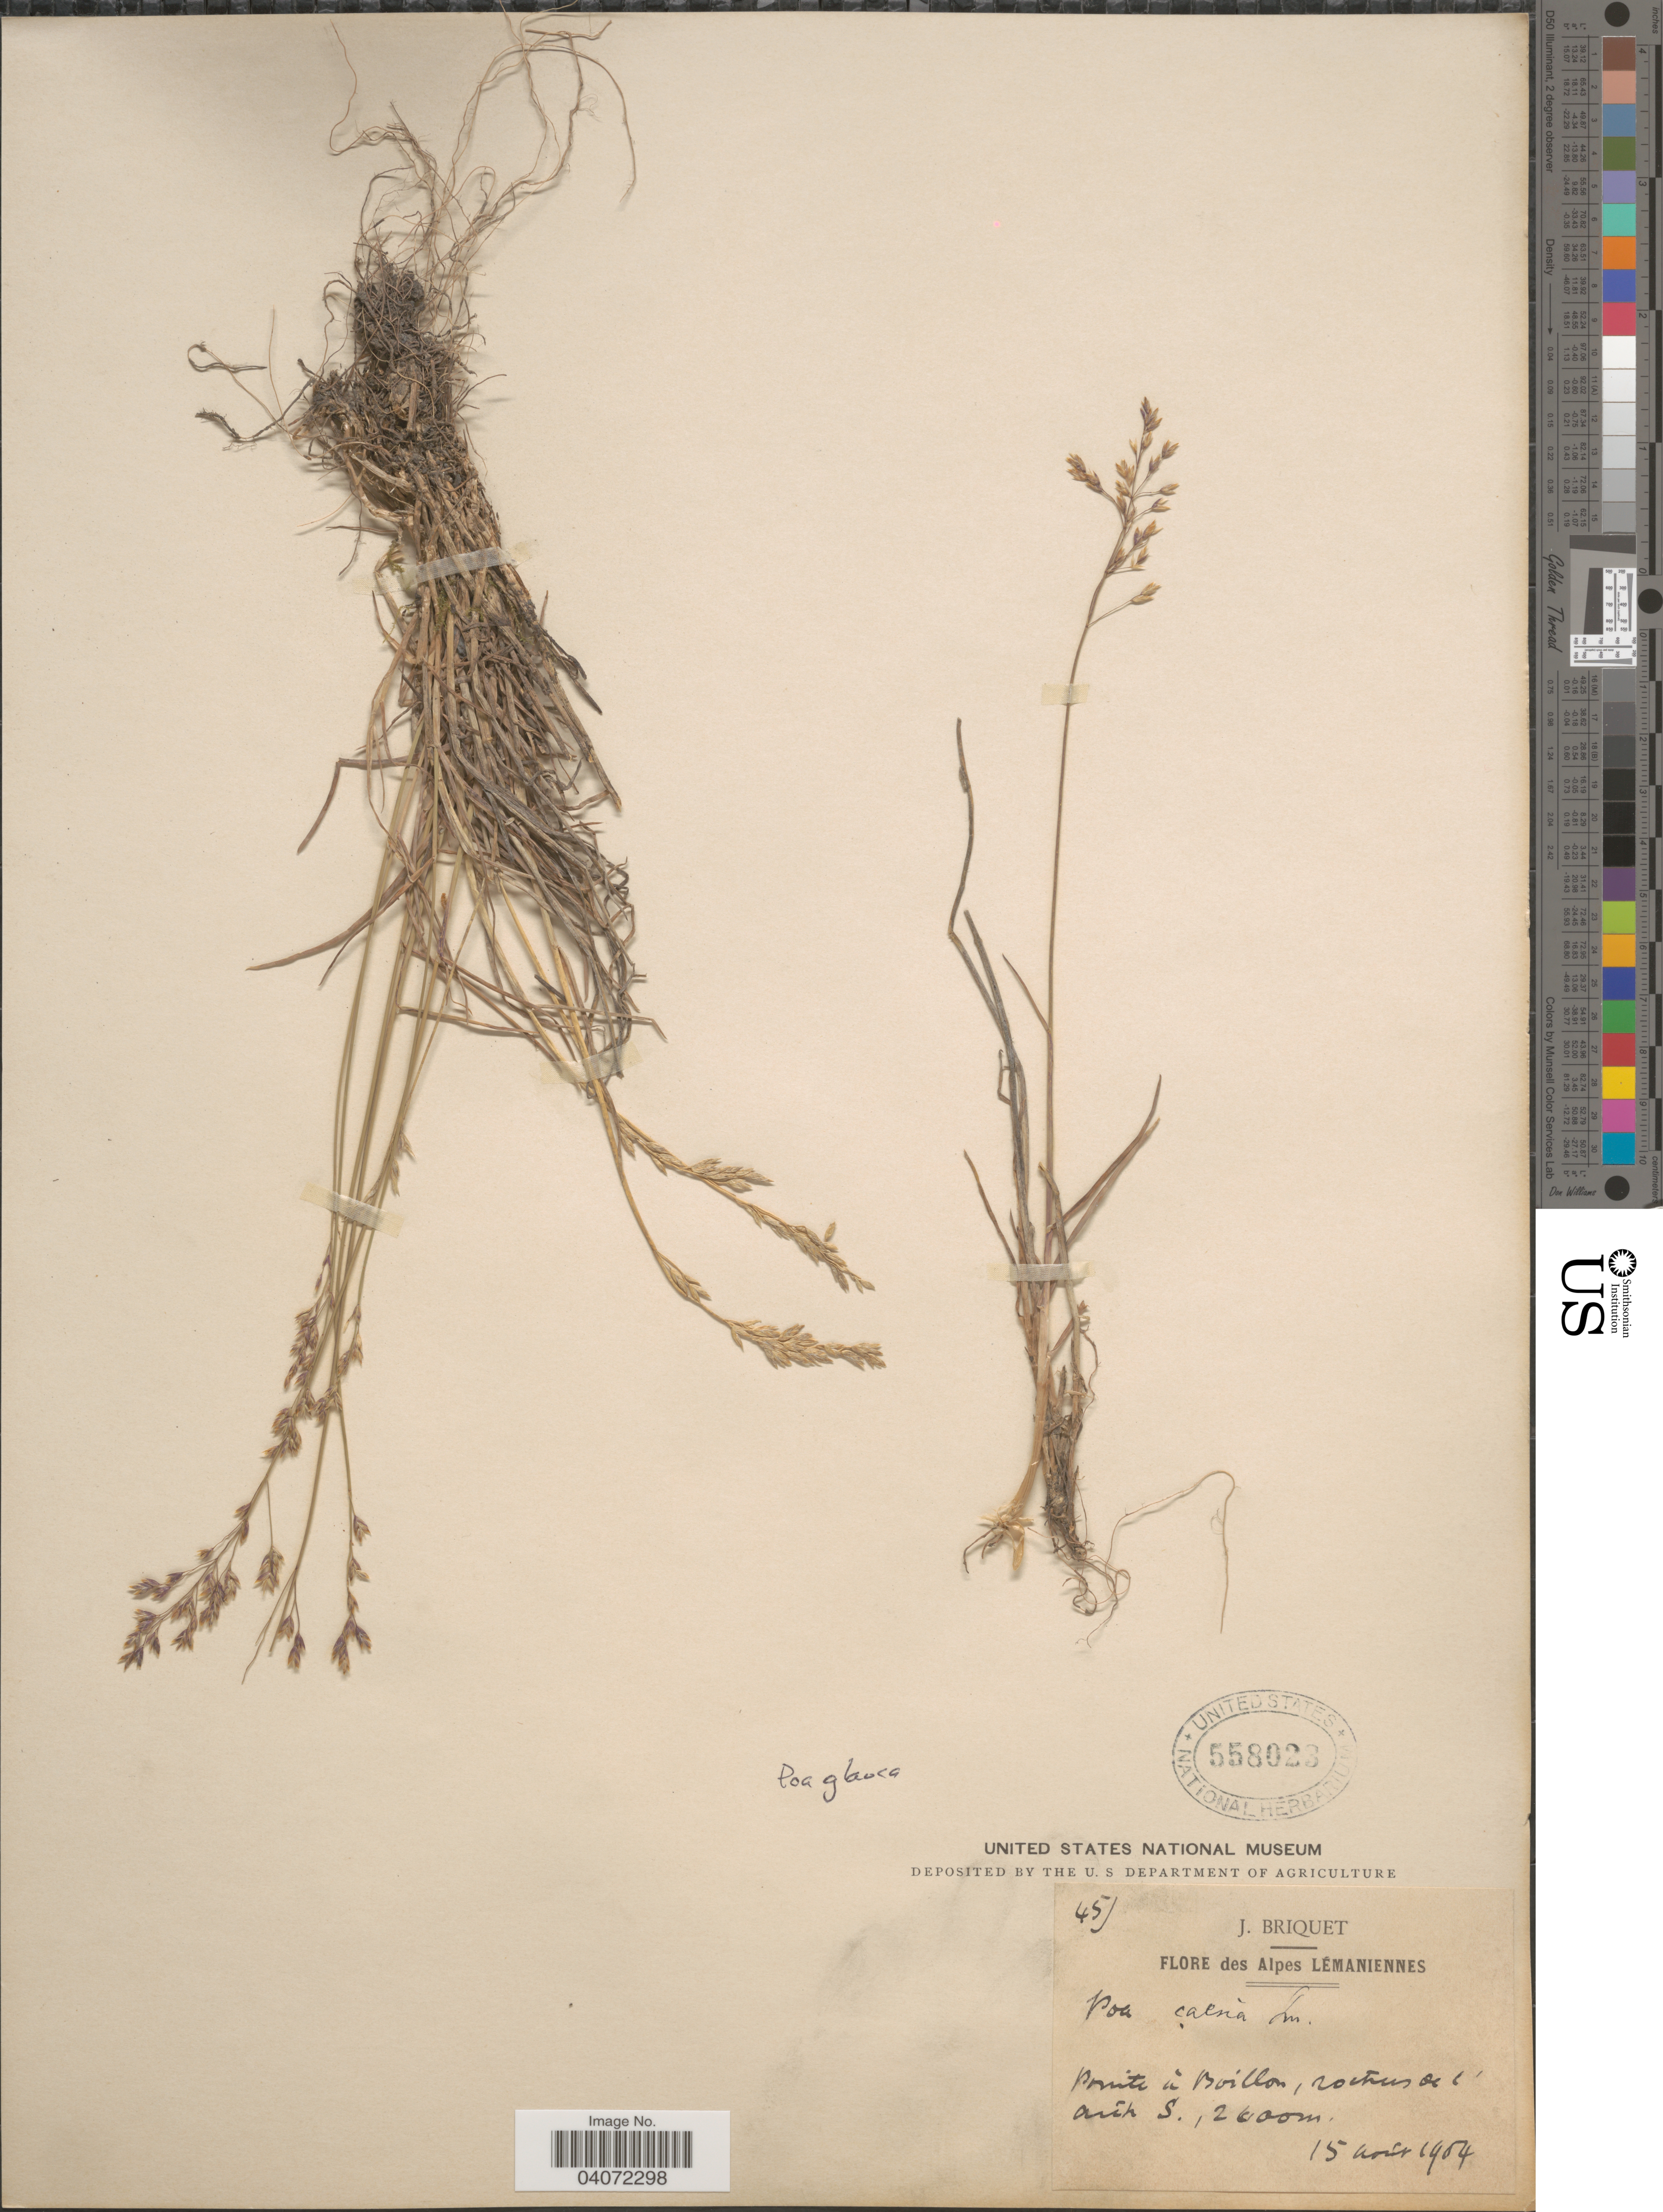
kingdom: Plantae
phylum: Tracheophyta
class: Liliopsida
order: Poales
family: Poaceae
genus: Poa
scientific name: Poa glauca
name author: Vahl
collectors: J. I. Briquet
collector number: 45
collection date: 1904-08-15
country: France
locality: Alpes Lemaniennes. Dormite a Boillon, rochers de l'aute S.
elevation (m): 2600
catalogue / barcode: US 558023